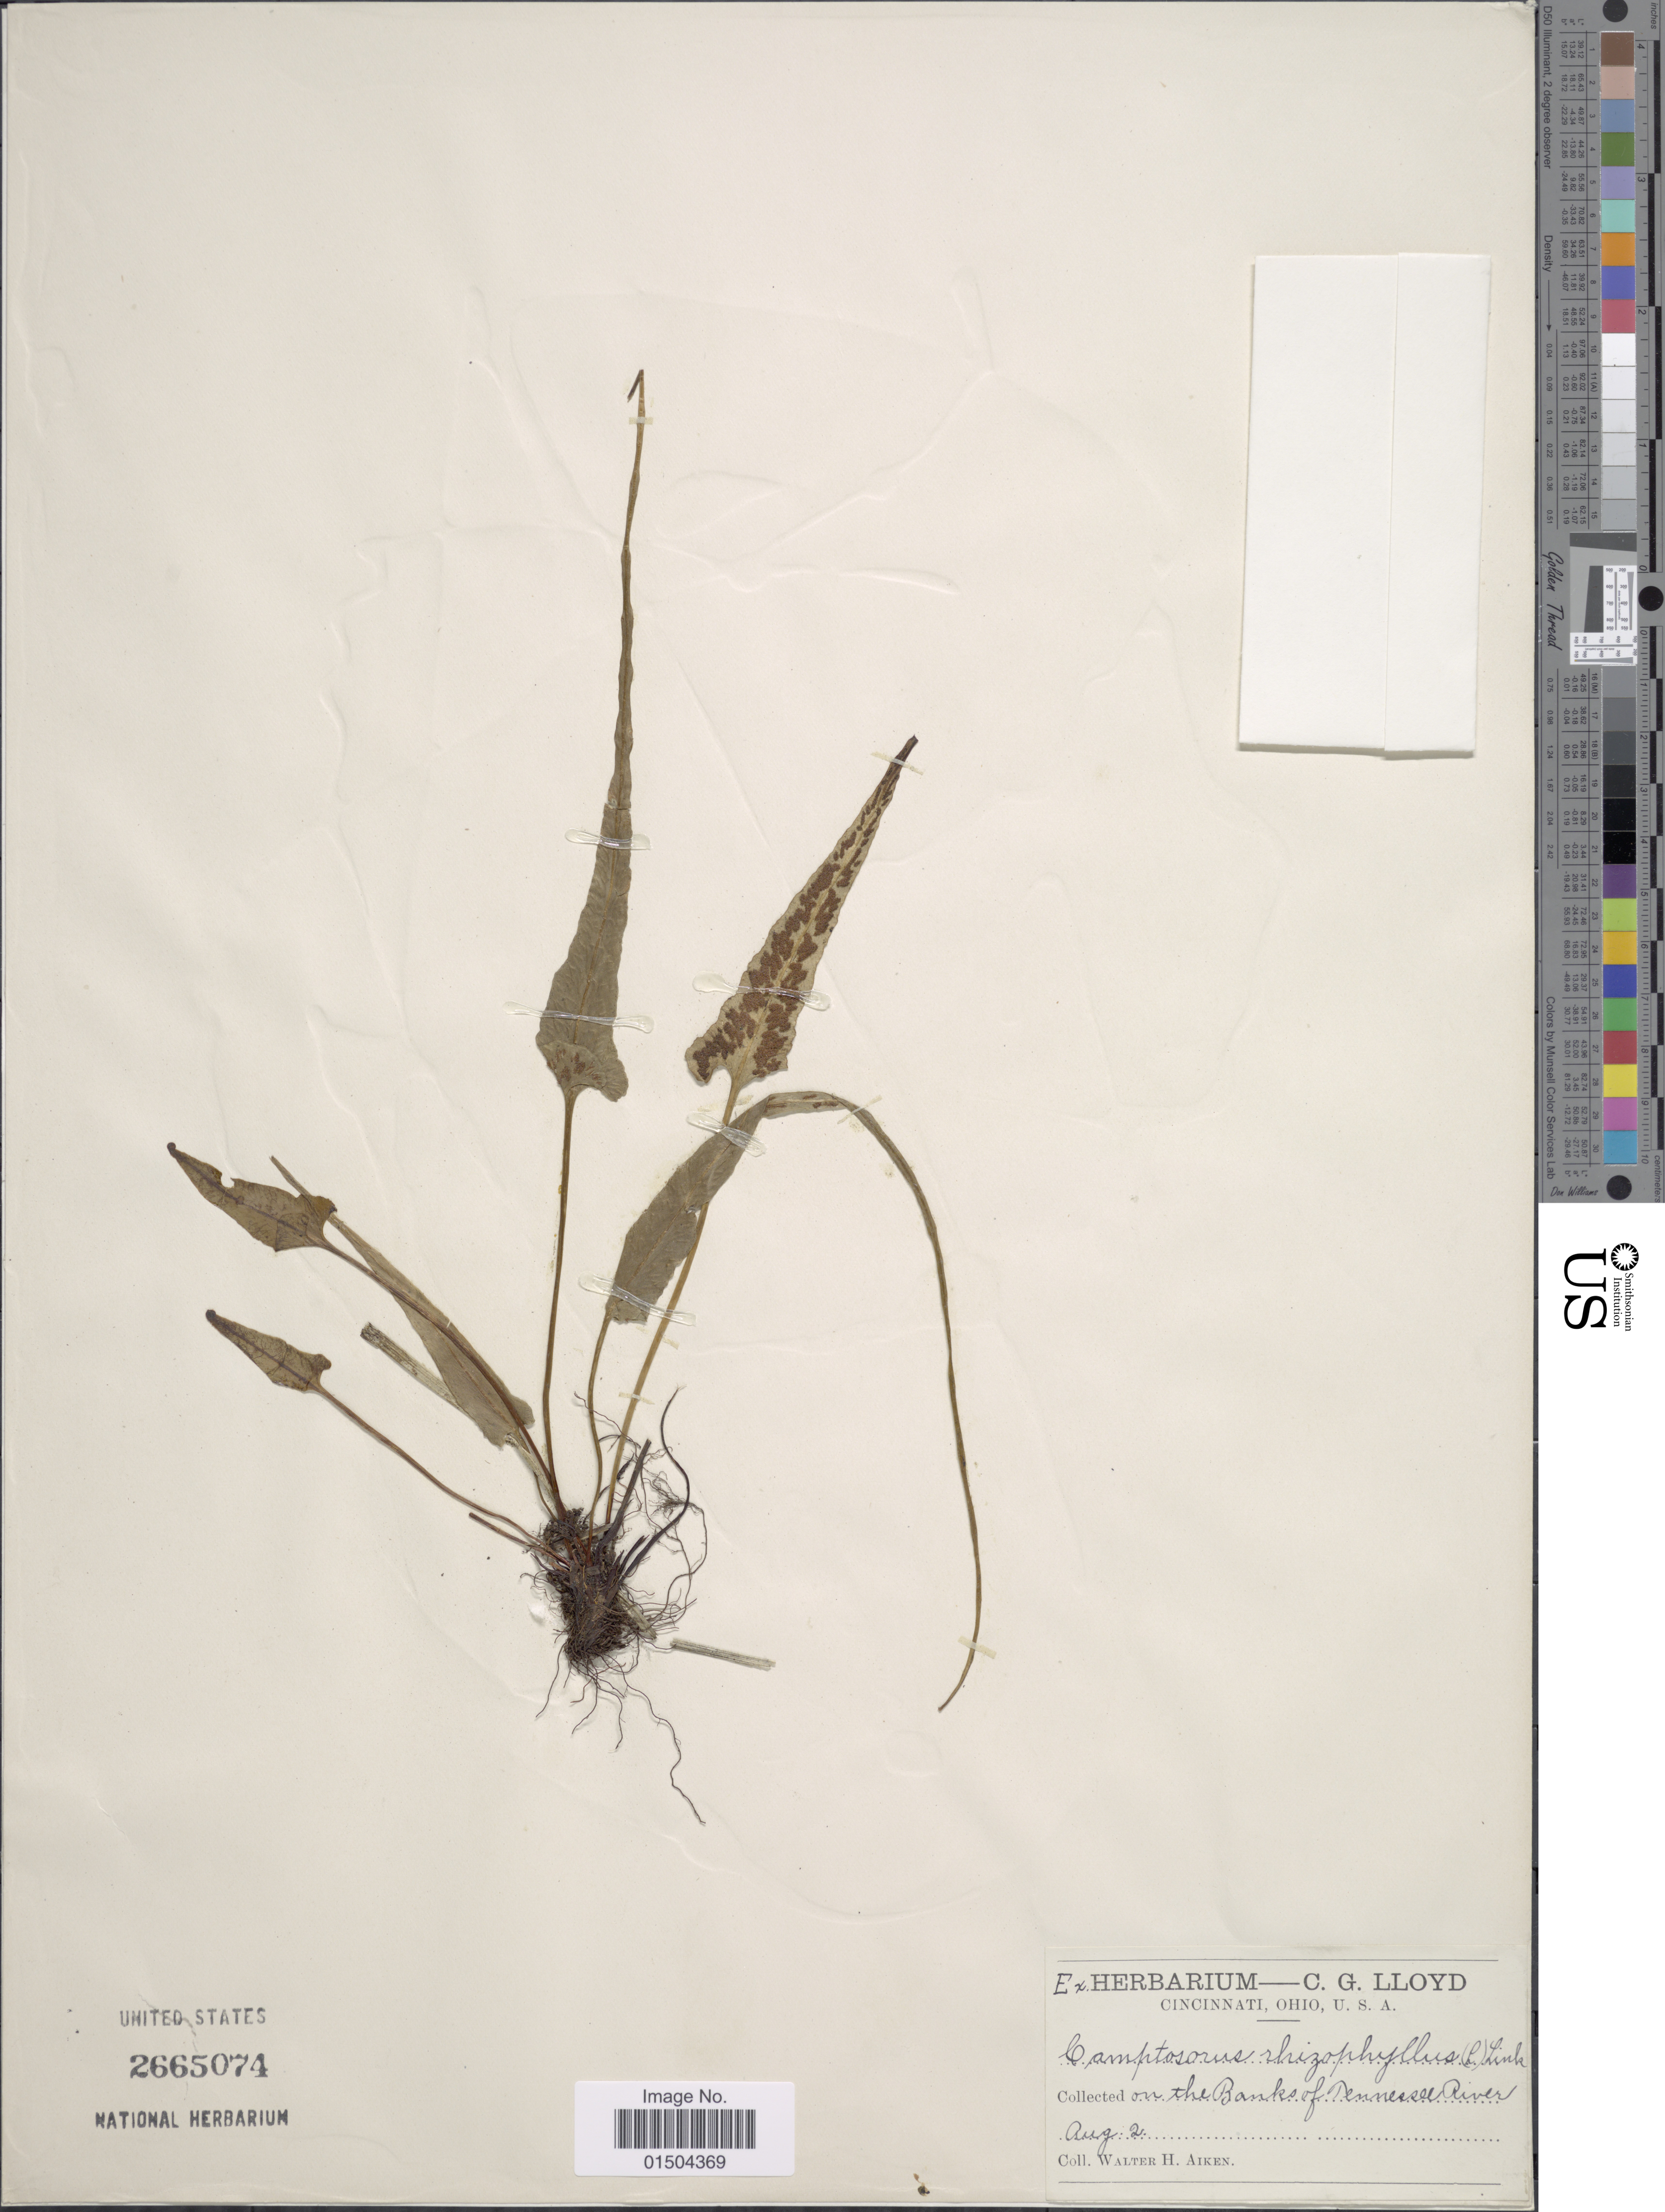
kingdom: Plantae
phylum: Tracheophyta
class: Polypodiopsida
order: Polypodiales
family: Aspleniaceae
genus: Asplenium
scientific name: Asplenium rhizophyllum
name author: L.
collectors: W. Aiken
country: United States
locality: On the Banks of Tennessee River.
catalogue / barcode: US 2665074